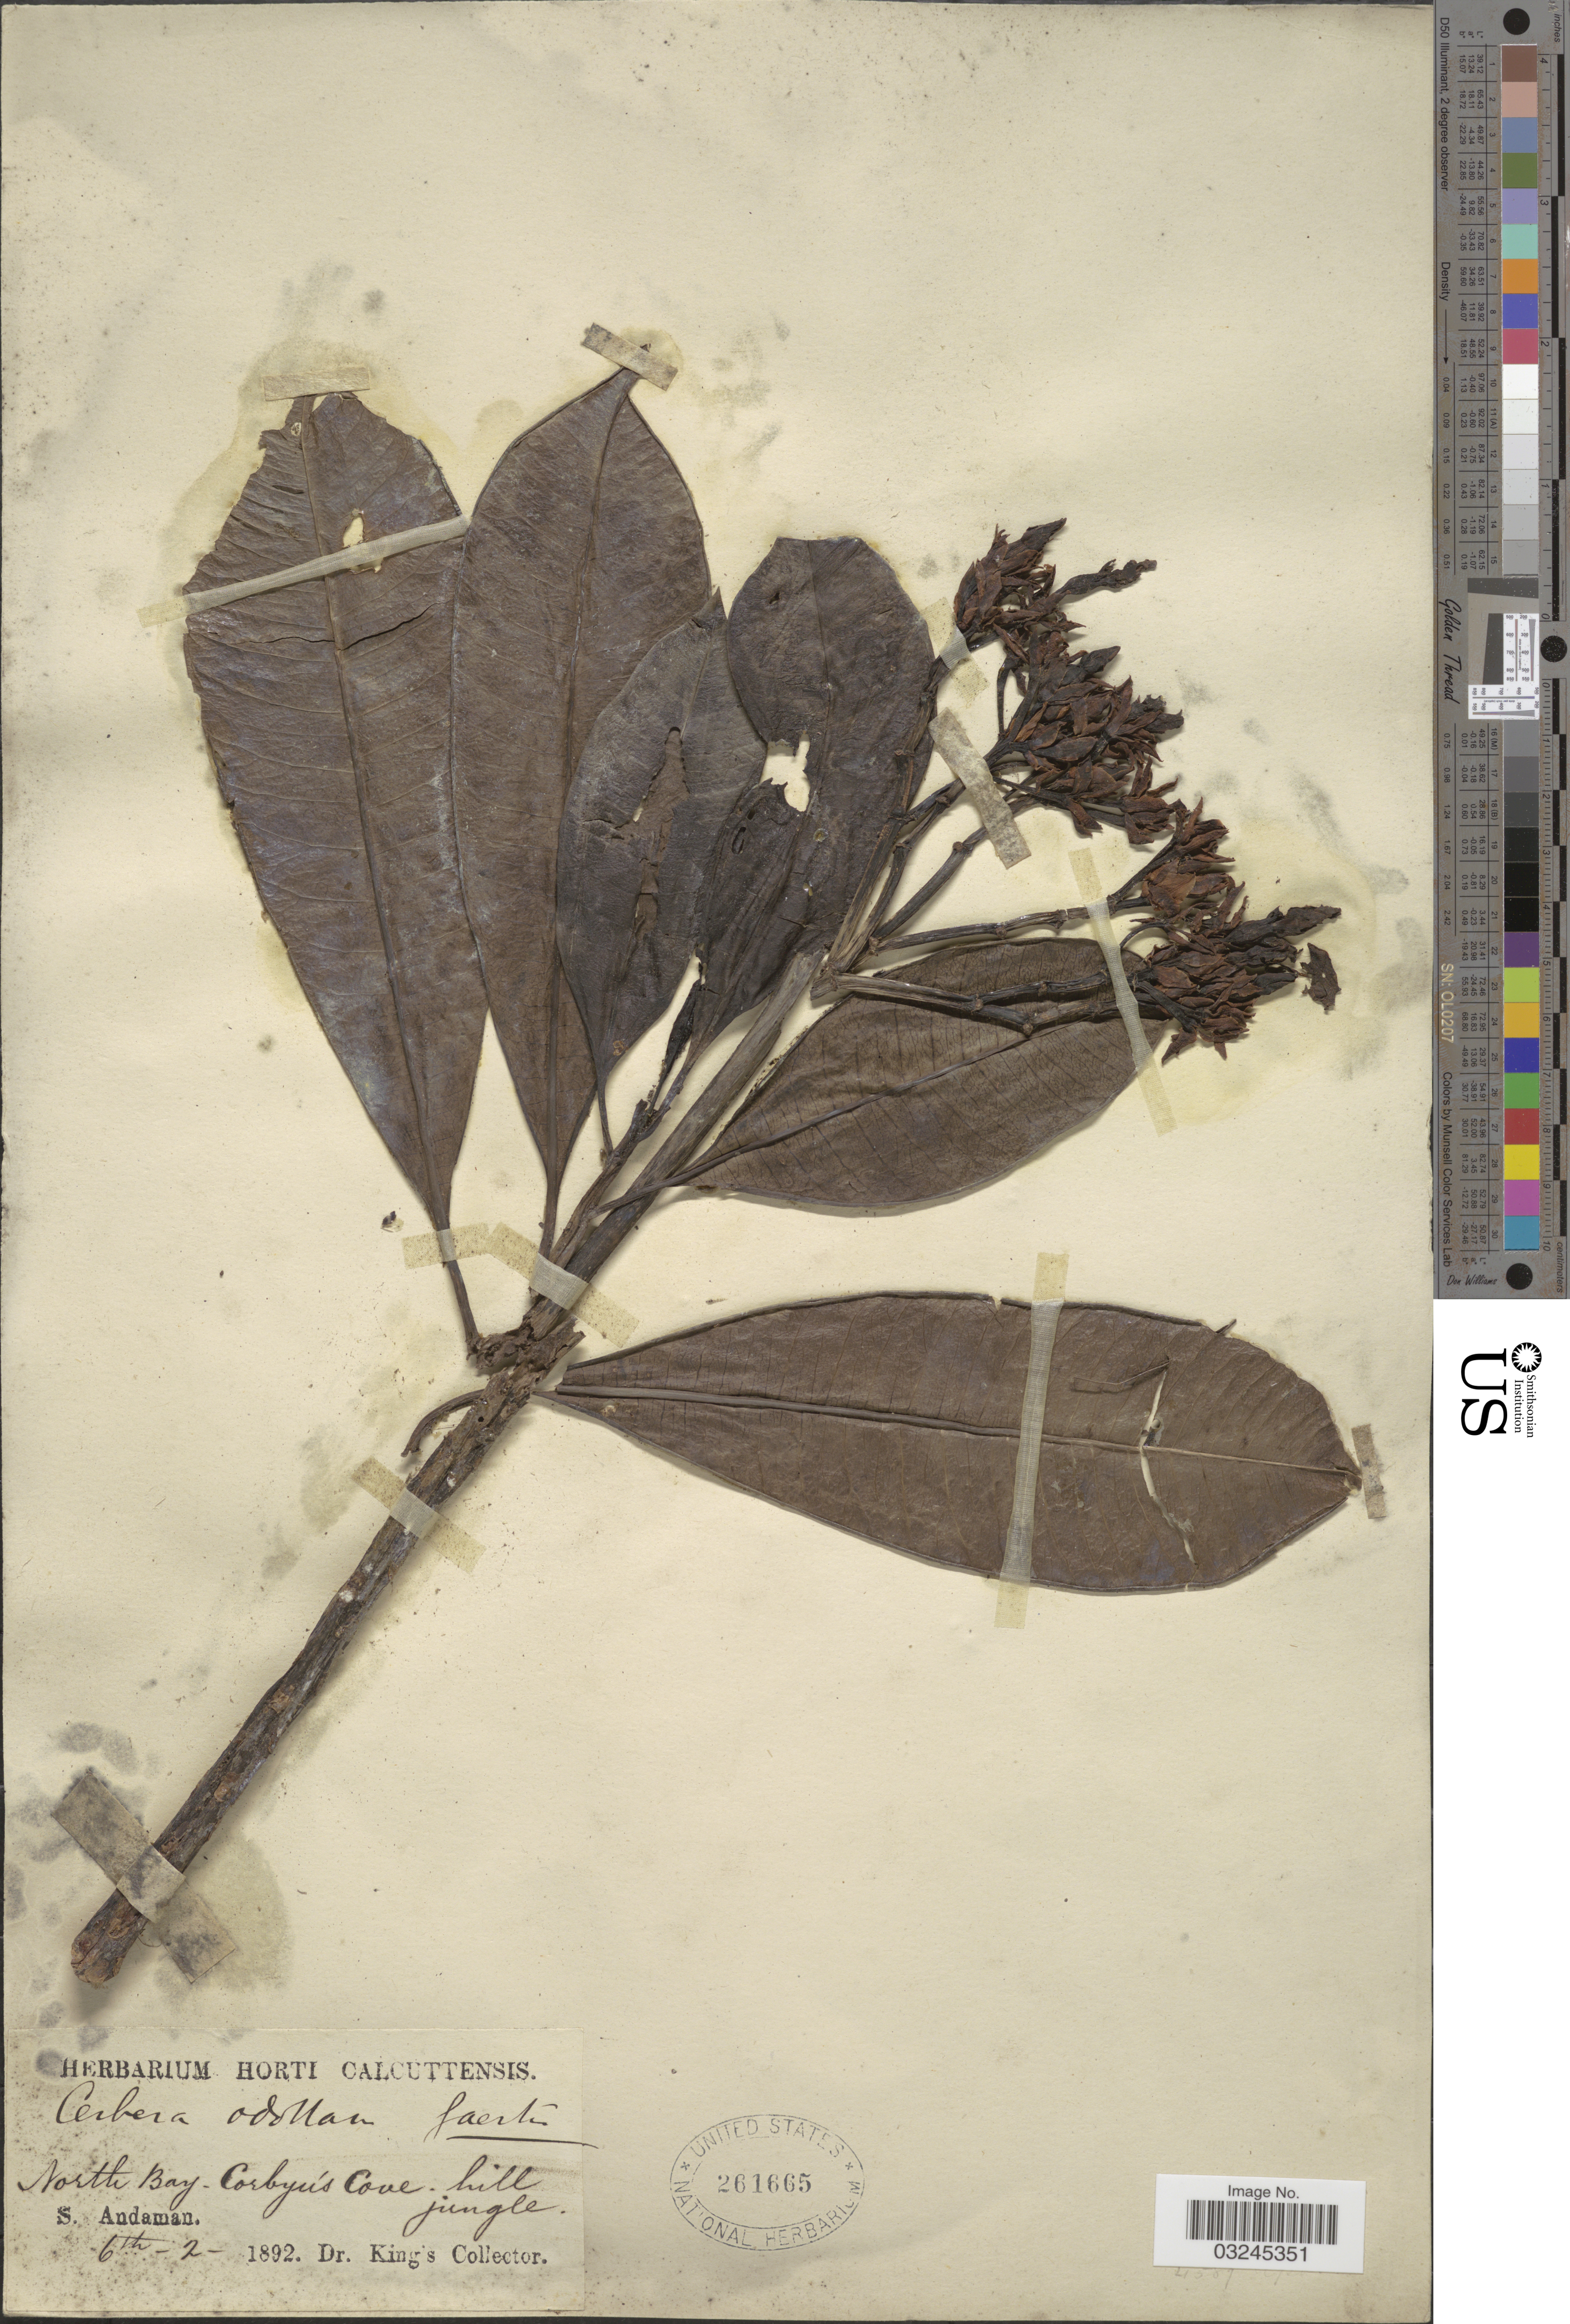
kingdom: Plantae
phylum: Tracheophyta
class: Magnoliopsida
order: Gentianales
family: Apocynaceae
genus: Cerbera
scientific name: Cerbera odollam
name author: Gaertn.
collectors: Dr. King's collector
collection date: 1892-02-06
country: India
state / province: Andaman and Nicobar Islands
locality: North Bay-Corbyn's Cove-hill. S. Andaman.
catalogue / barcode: US 261665